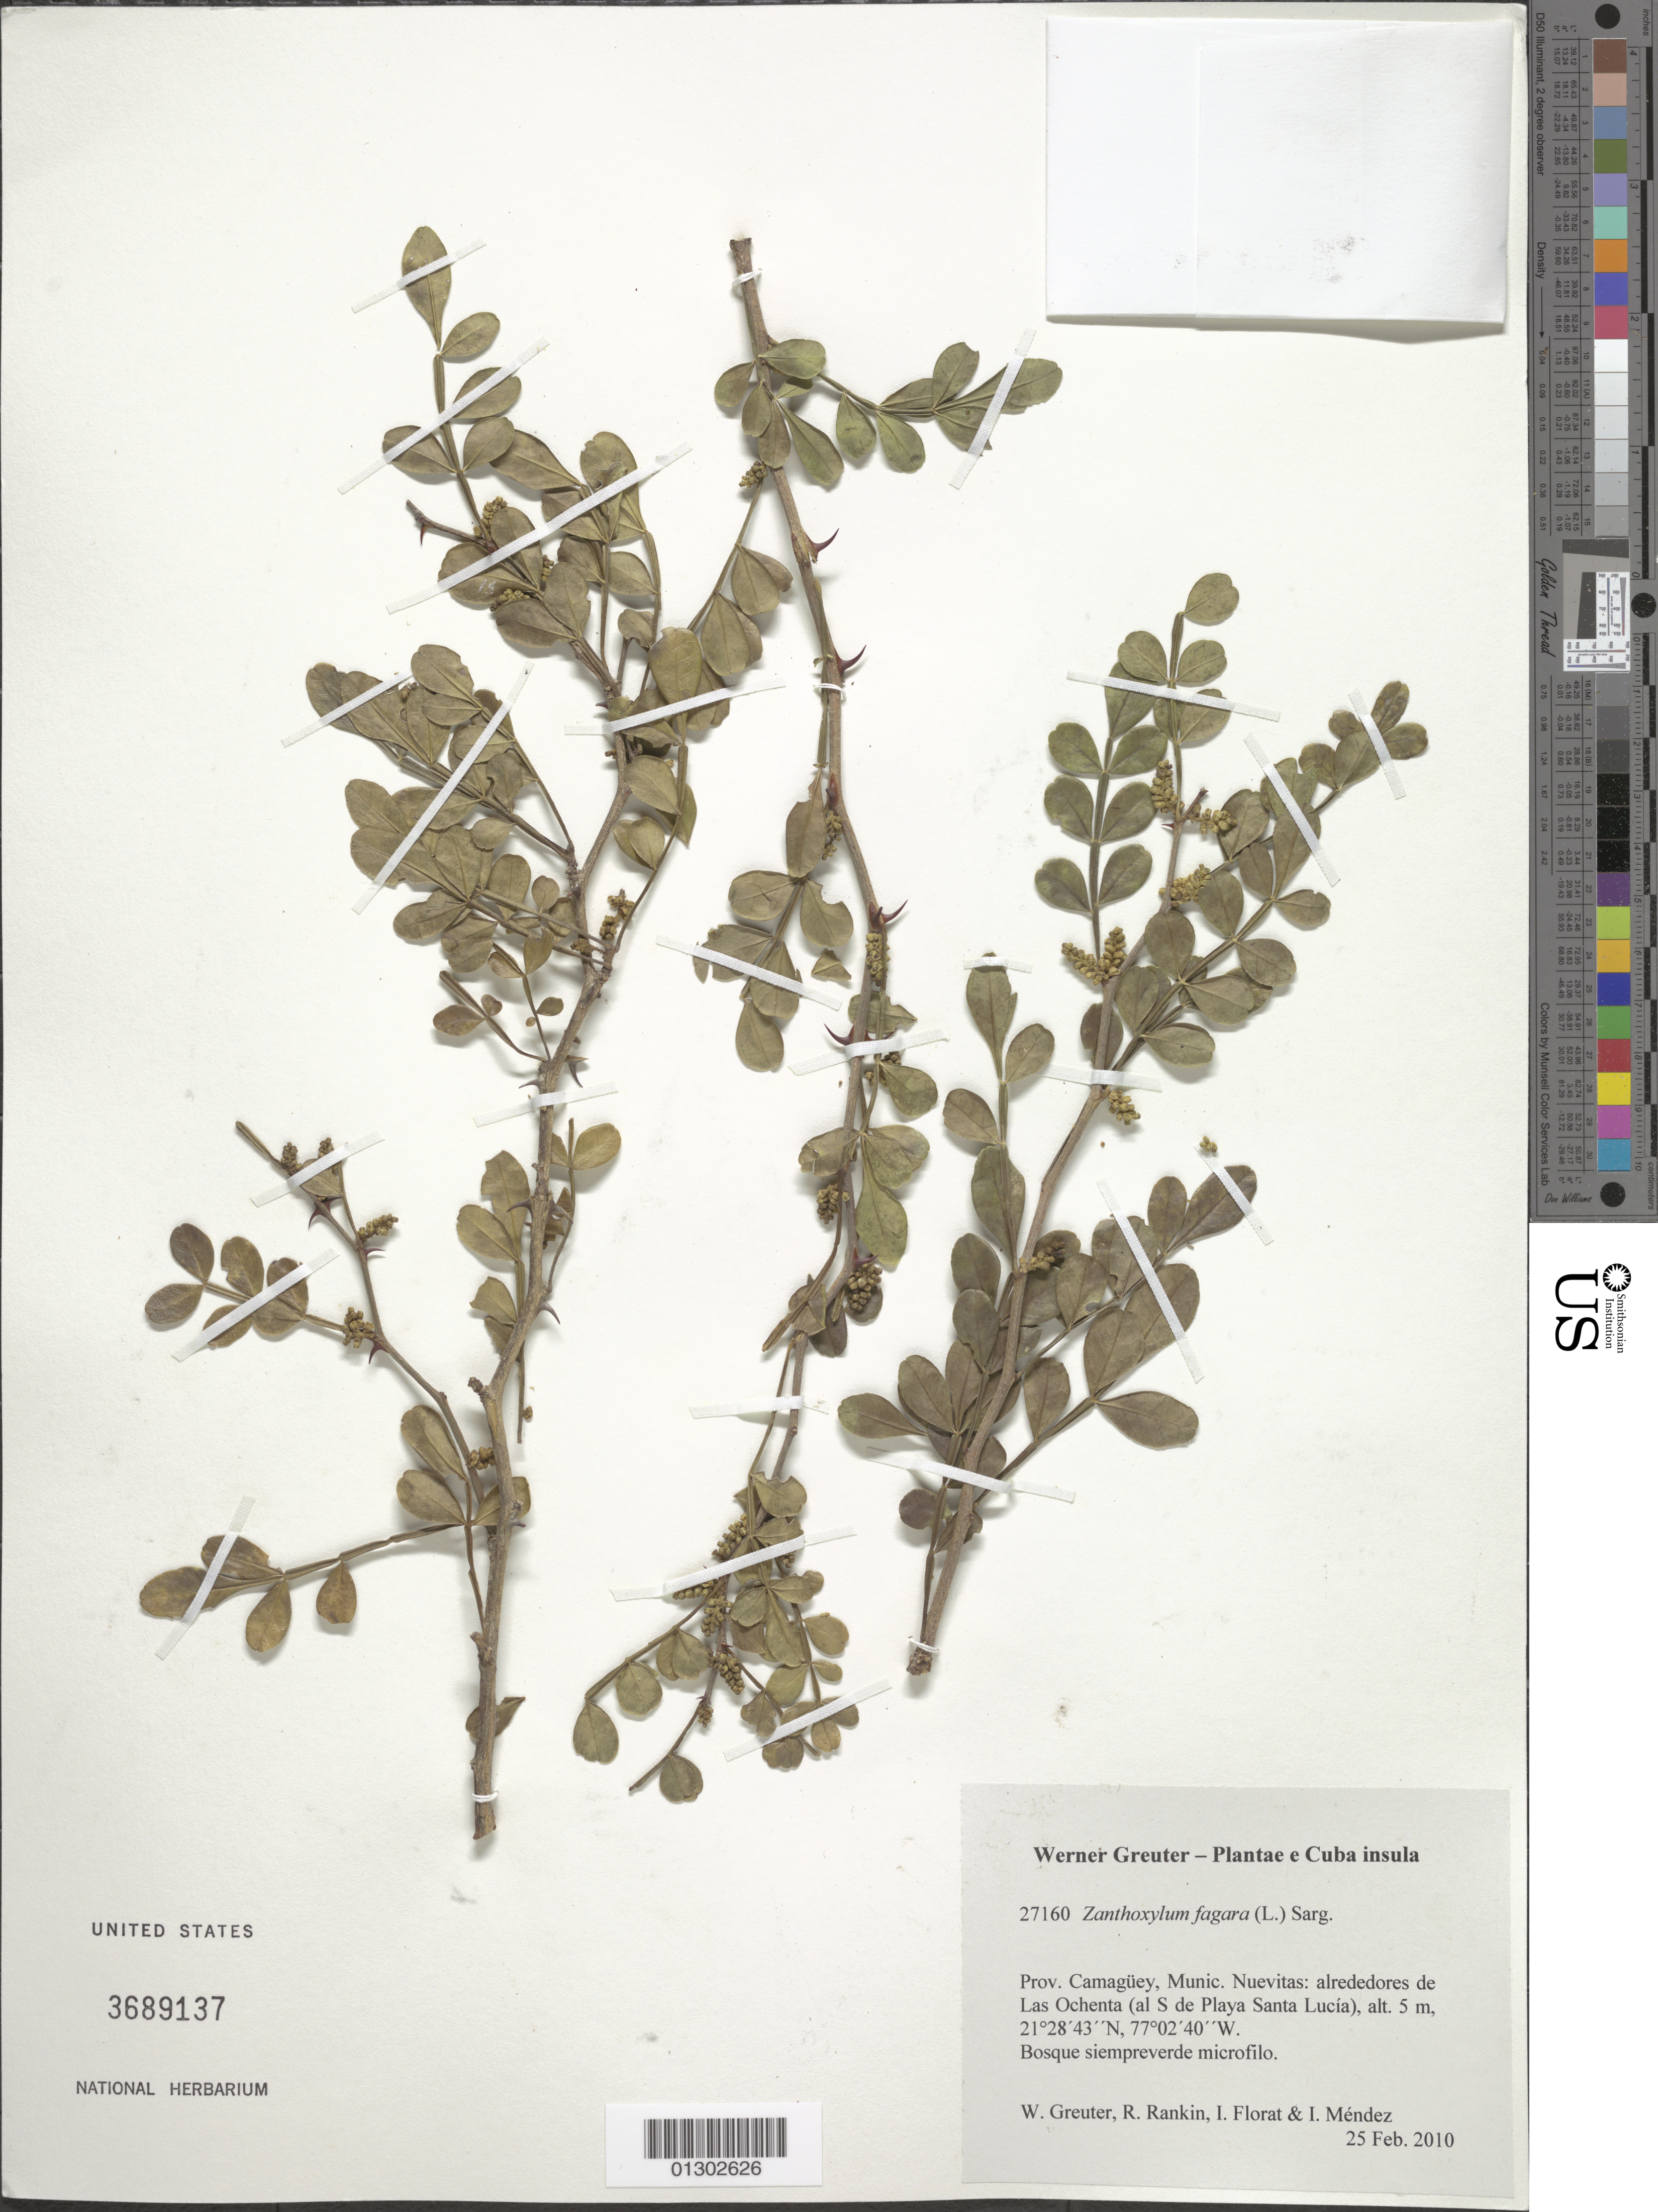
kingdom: Plantae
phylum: Tracheophyta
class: Magnoliopsida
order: Sapindales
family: Rutaceae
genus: Zanthoxylum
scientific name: Zanthoxylum fagara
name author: (L.) Sarg.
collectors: W. R. Greuter, R. Rankin Rodriguez, I. Florat & I. Méndez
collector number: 27160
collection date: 2010-02-25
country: Cuba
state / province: Camagüey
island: Cuba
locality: Munic. Nuevitas: alrededores de Las Ochenta (al S de Playa Santa Lucía).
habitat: Bosque siempreverde microfilo.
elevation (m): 5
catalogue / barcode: US 3689137